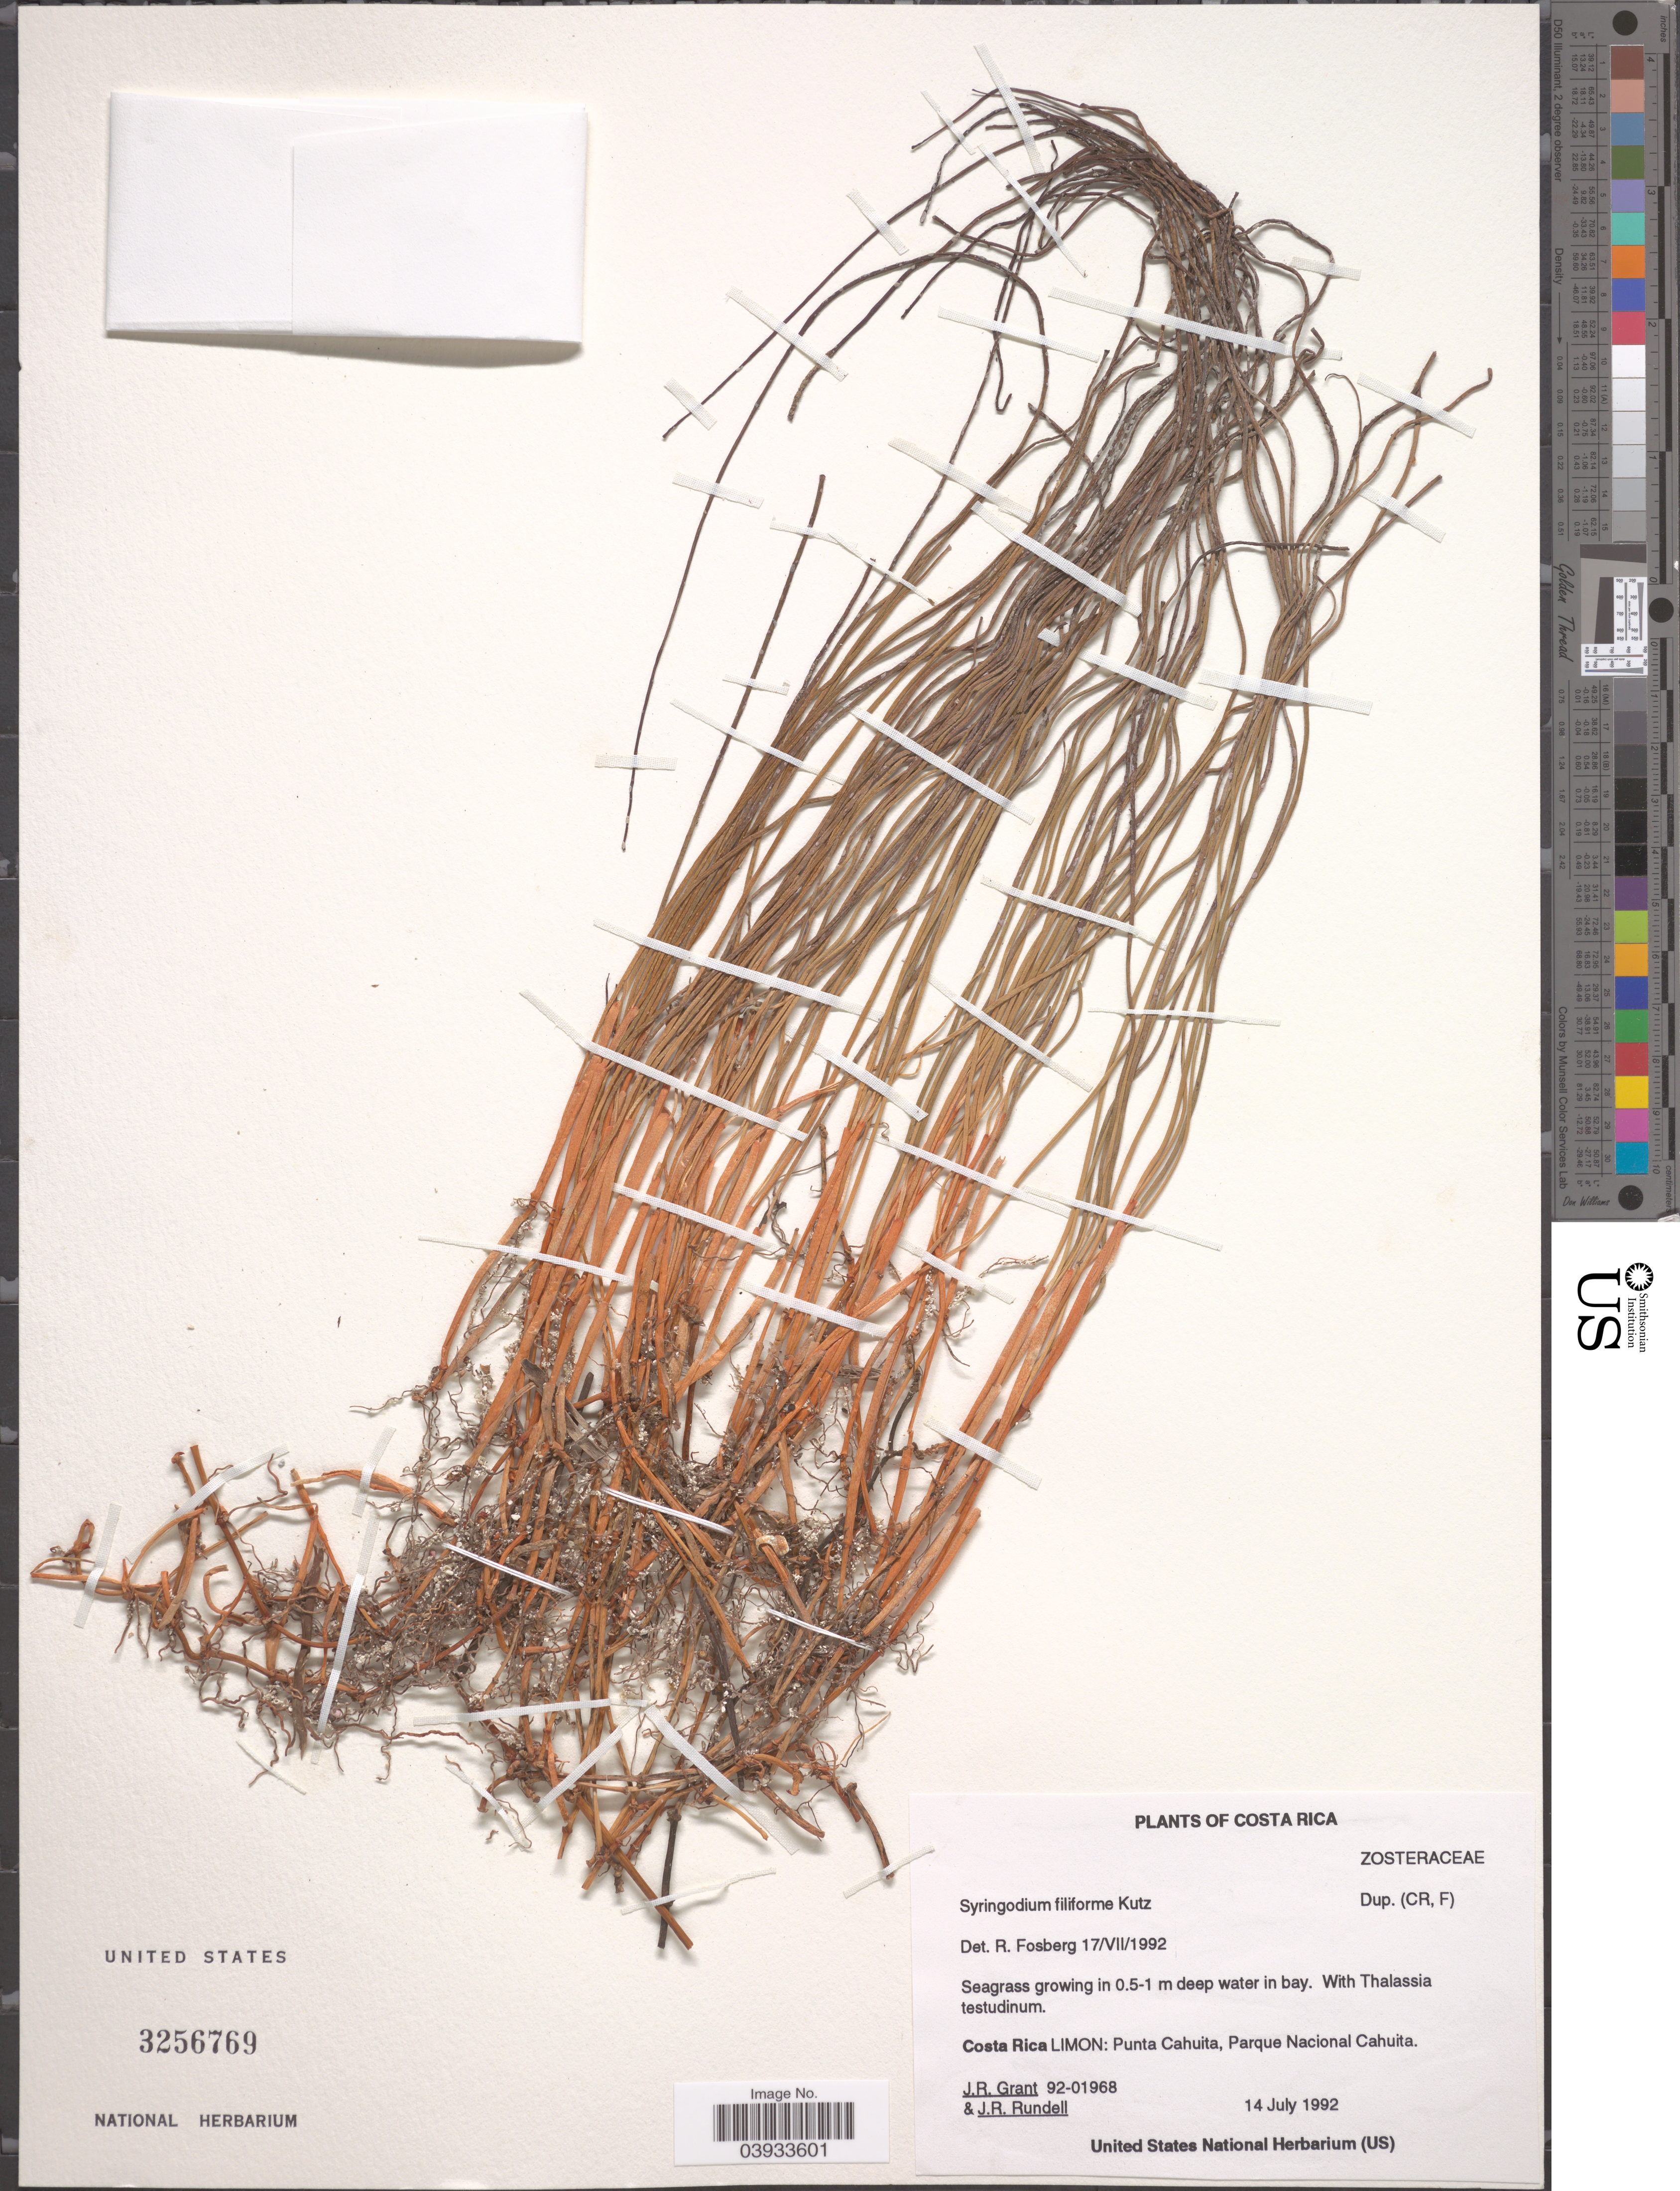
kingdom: Plantae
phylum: Tracheophyta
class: Liliopsida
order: Alismatales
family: Cymodoceaceae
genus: Syringodium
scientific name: Syringodium filiforme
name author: Kütz.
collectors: J. Grant & J. R. Rundell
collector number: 92-01968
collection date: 1992-07-14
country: Costa Rica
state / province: Limón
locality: Limon: Punta Cahuita, Parque Nacional Cahuita.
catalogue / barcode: US 3256769